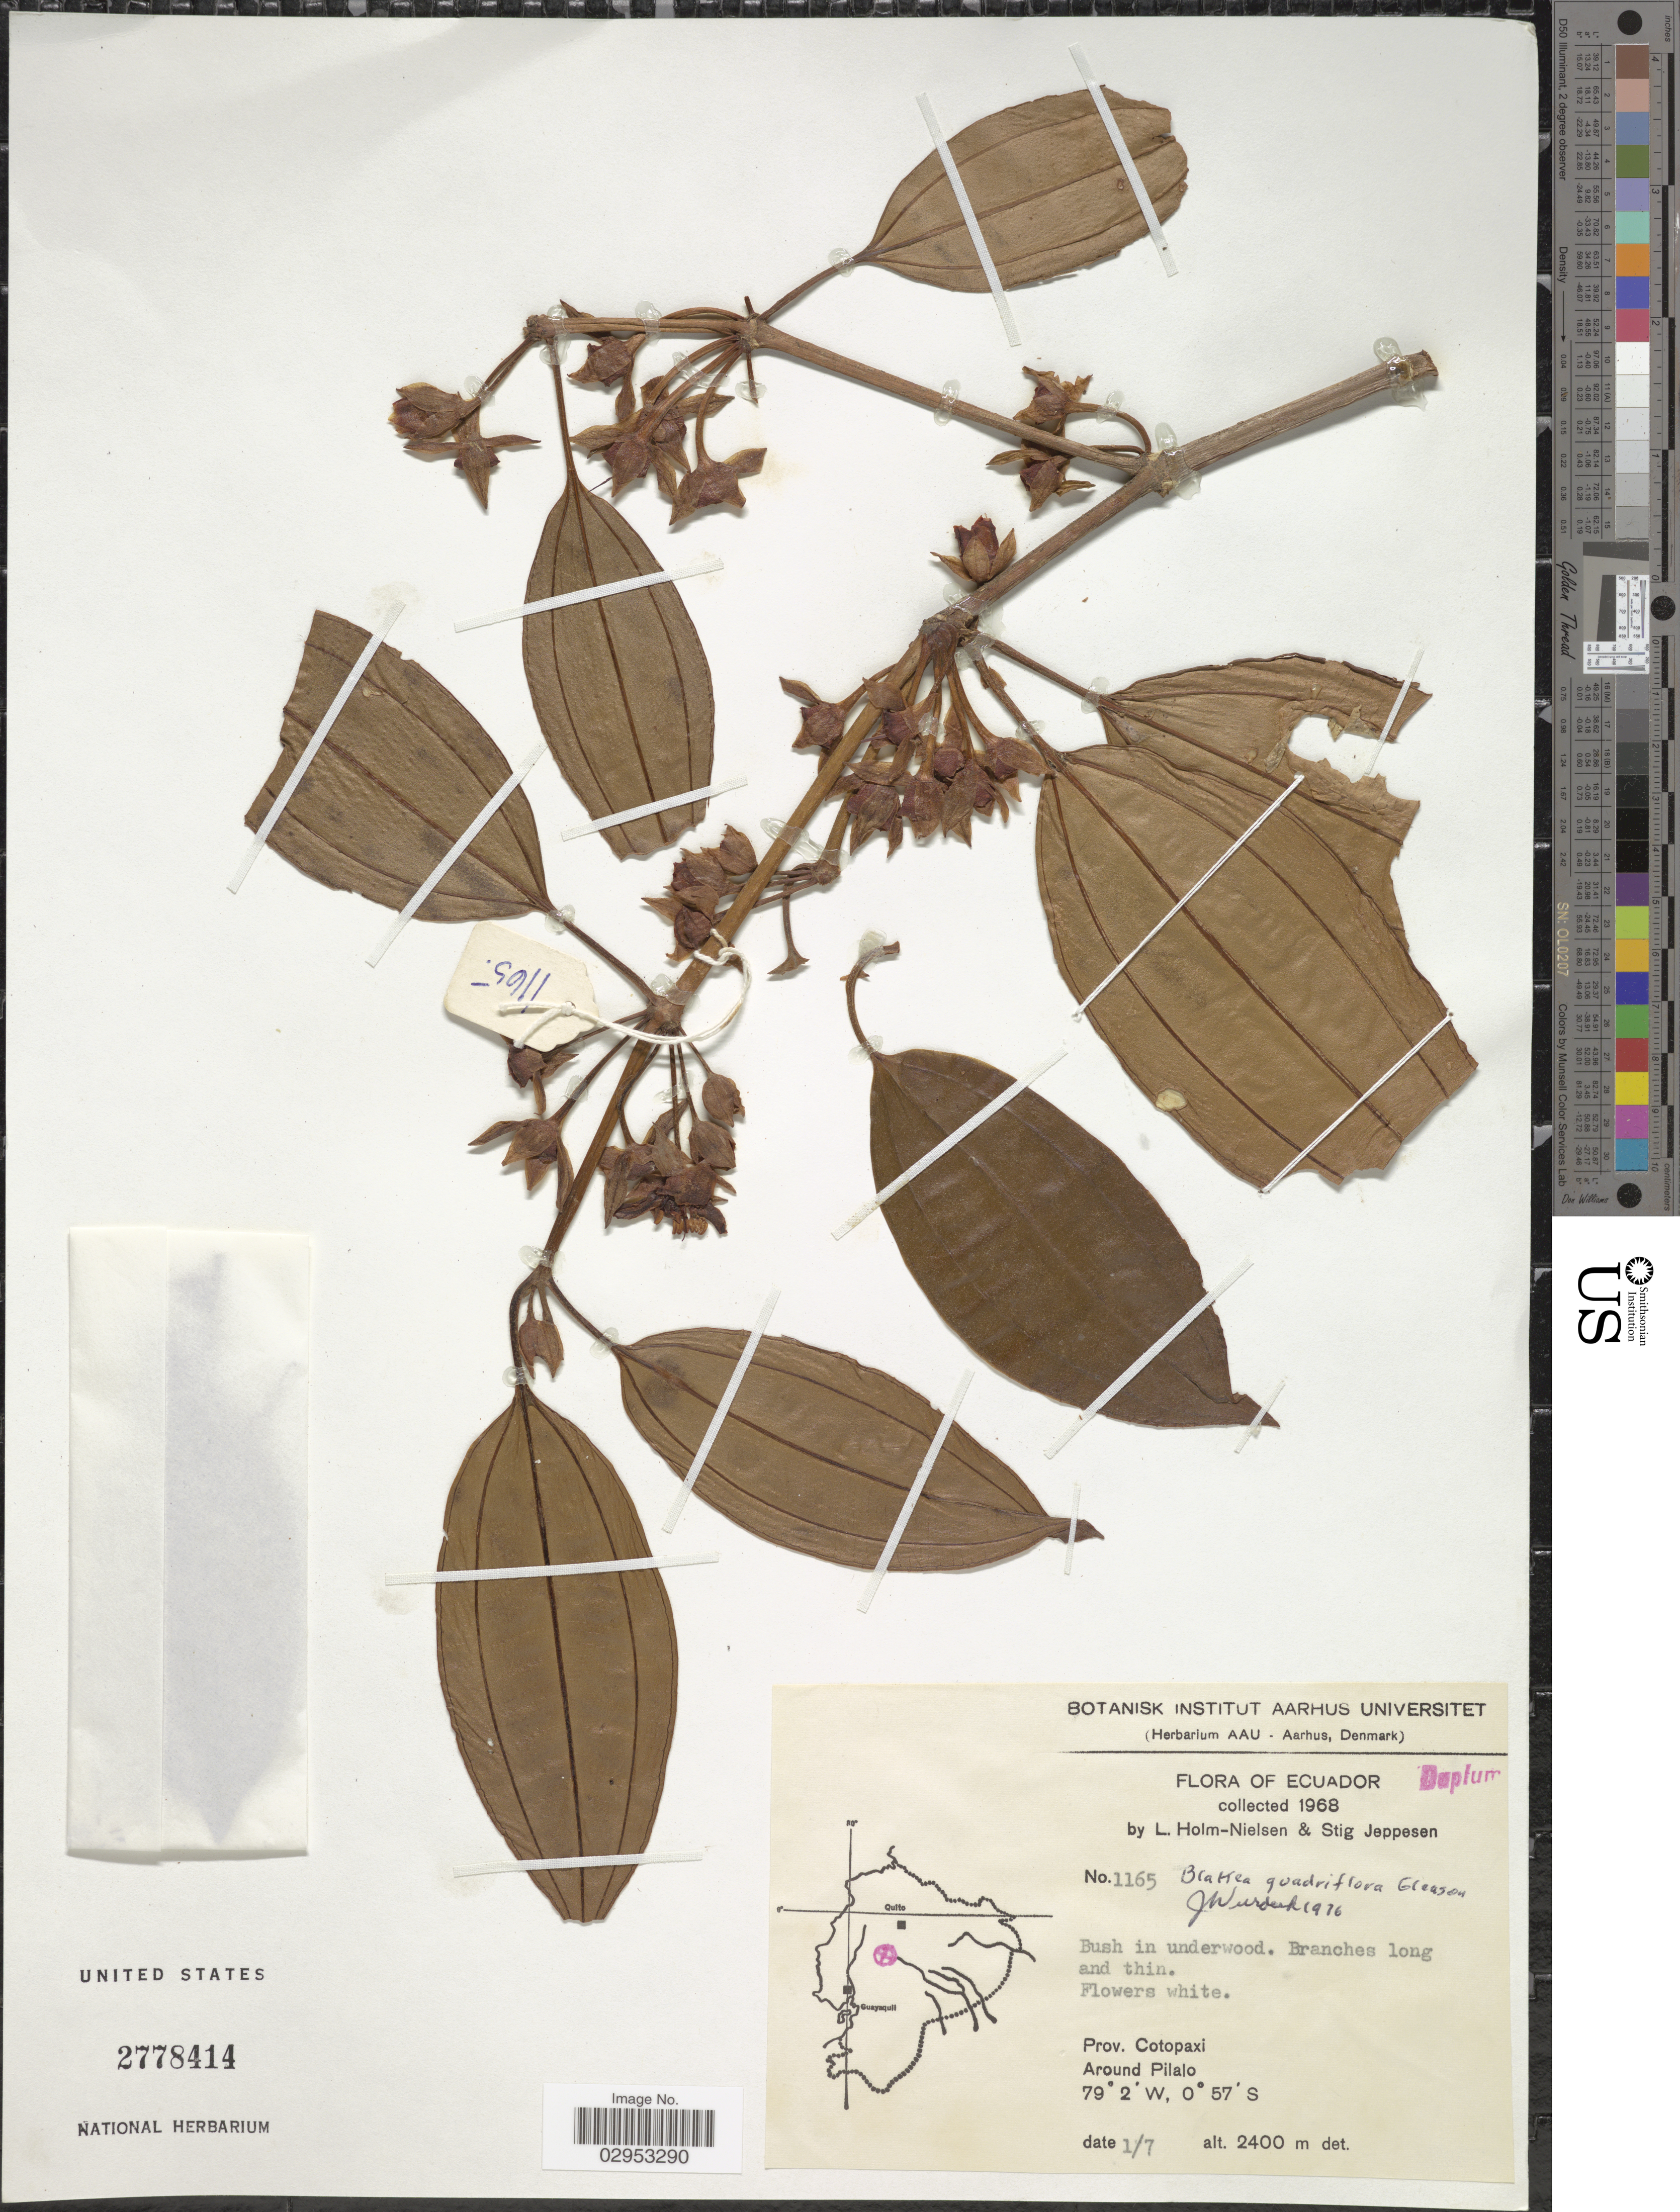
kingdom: Plantae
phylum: Tracheophyta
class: Magnoliopsida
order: Myrtales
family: Melastomataceae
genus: Blakea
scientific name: Blakea quadriflora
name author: Gleason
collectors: L. Holm-Nielsen & S. Jeppesen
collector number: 1165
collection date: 1968-07-01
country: Ecuador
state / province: Cotopaxi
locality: Around Pilalo.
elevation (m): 2400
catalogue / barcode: US 2778414